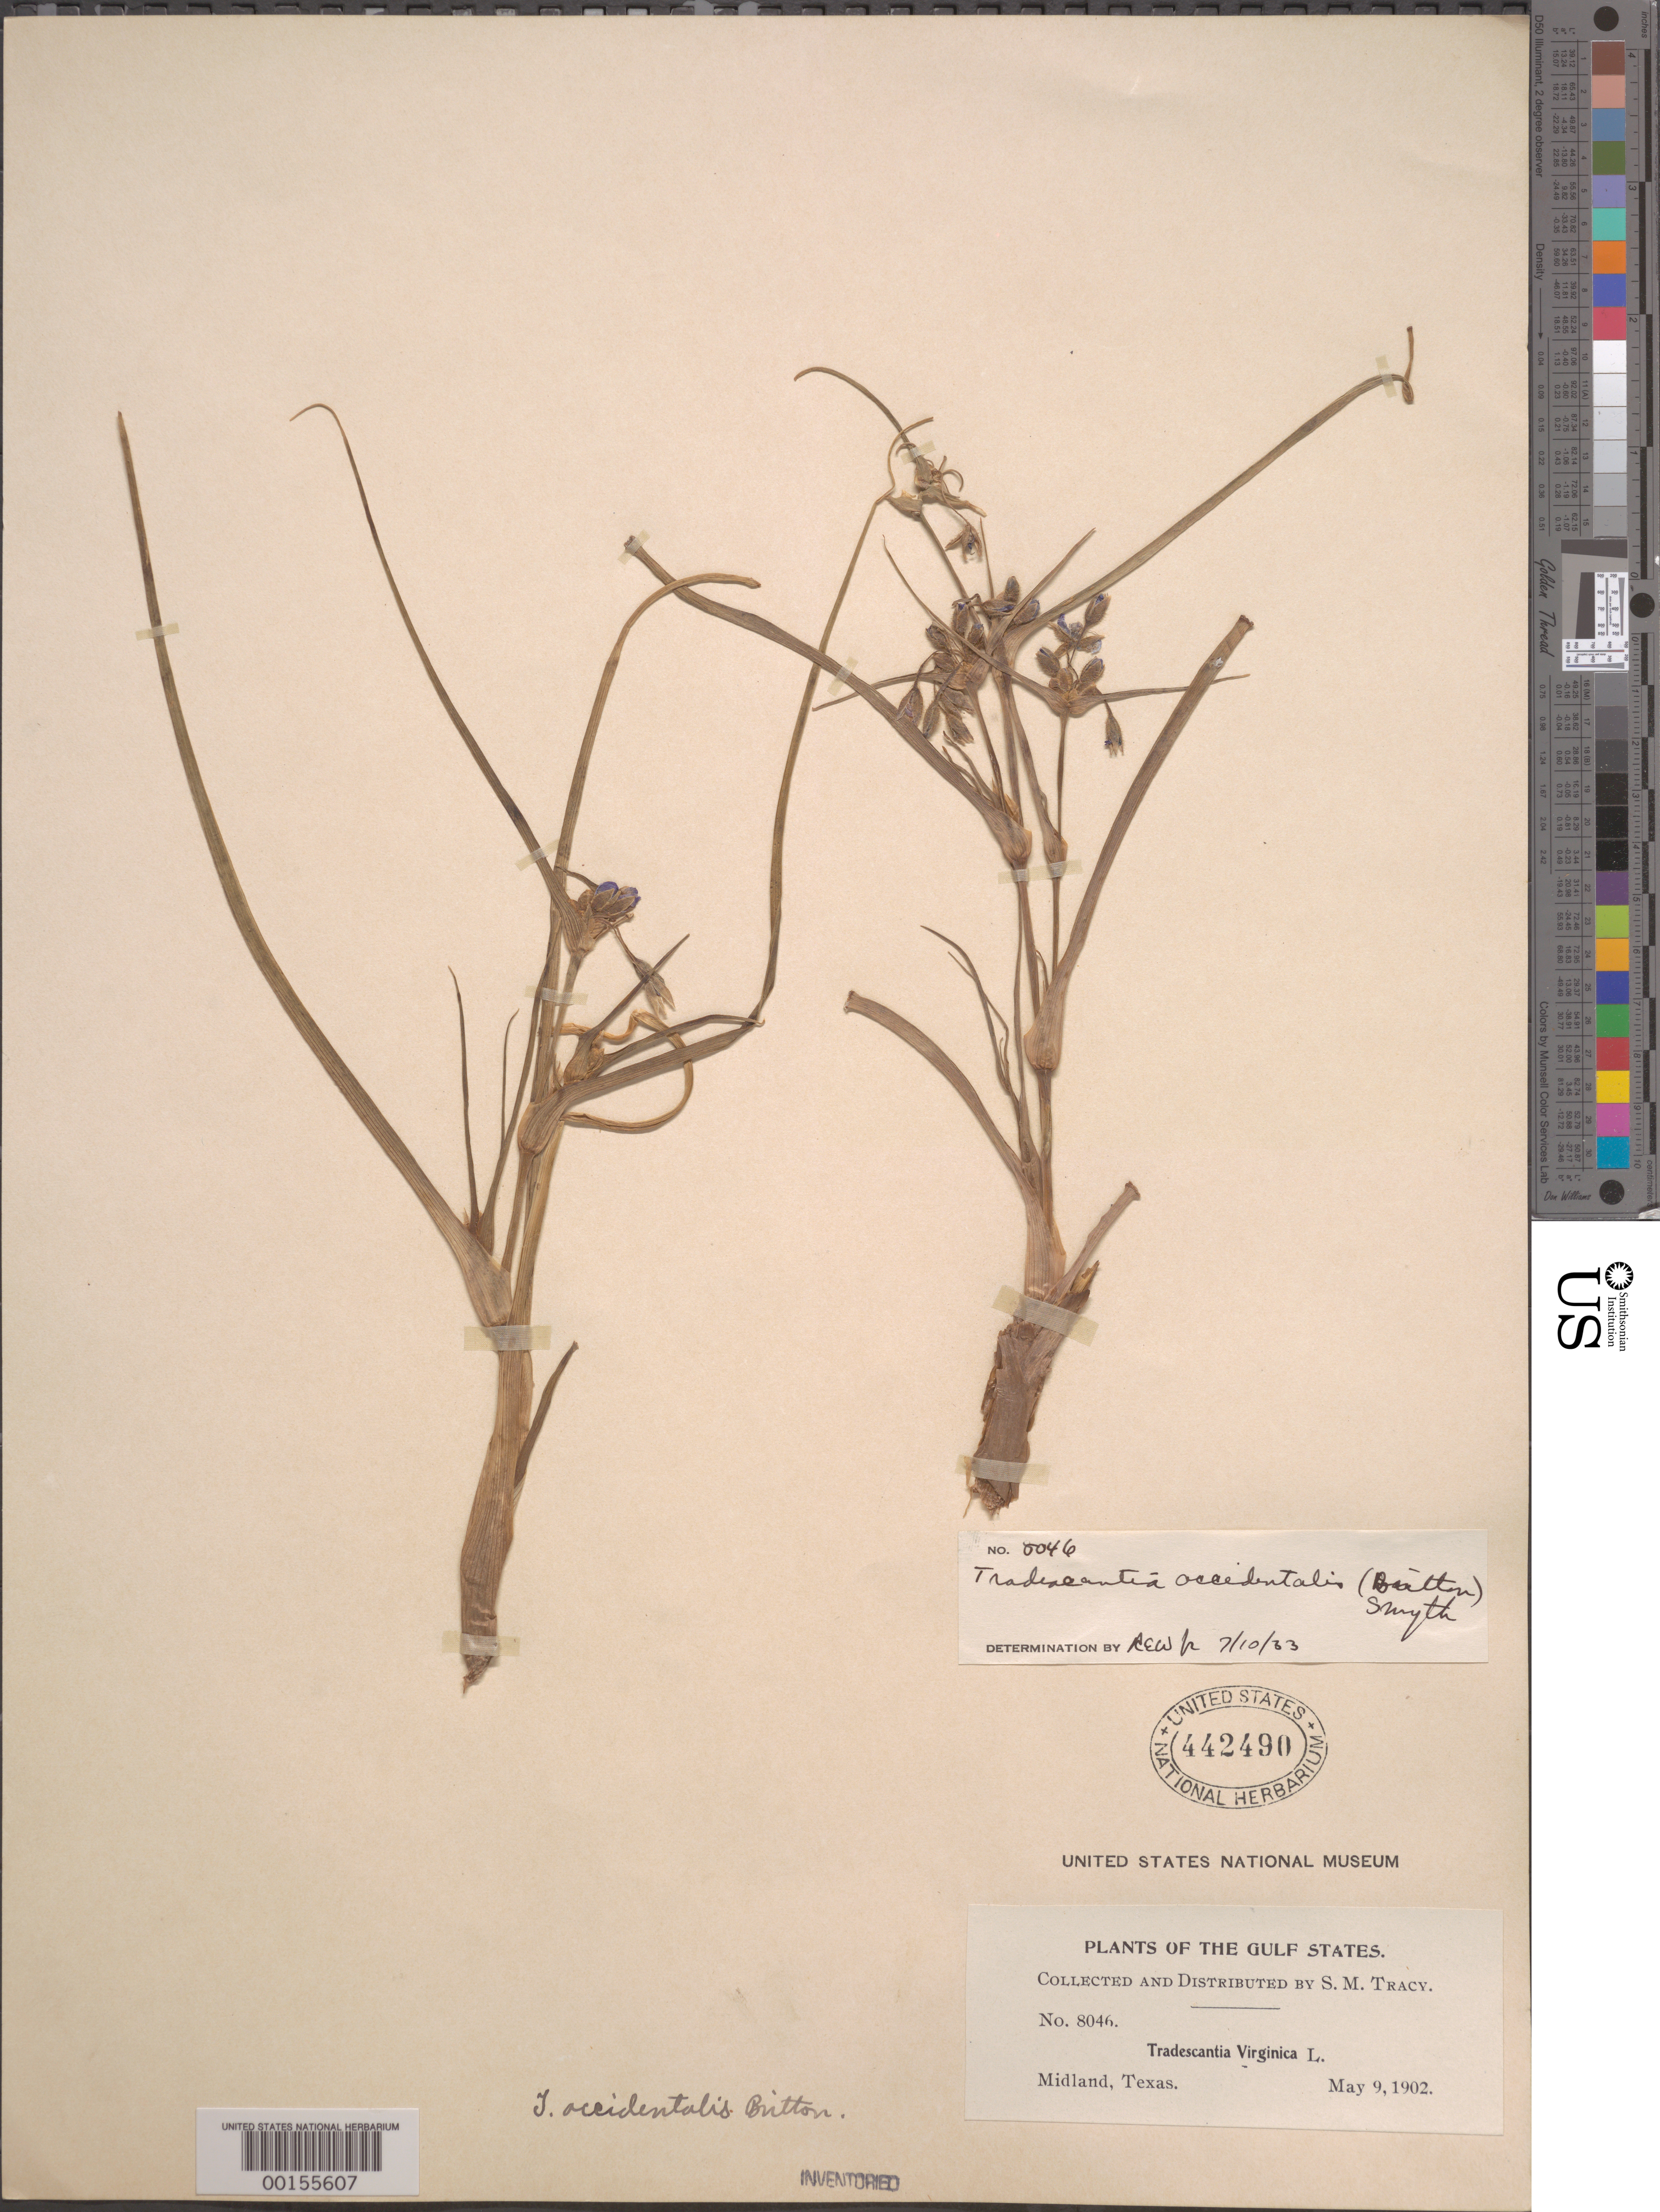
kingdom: Plantae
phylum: Tracheophyta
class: Liliopsida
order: Commelinales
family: Commelinaceae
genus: Tradescantia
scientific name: Tradescantia occidentalis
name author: (Britton) Smyth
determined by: Woodward, R. E.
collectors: S. M. Tracy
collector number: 8046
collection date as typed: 09 May 1902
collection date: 1902-05-09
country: United States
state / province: New Mexico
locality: Midland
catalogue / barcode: US 442490